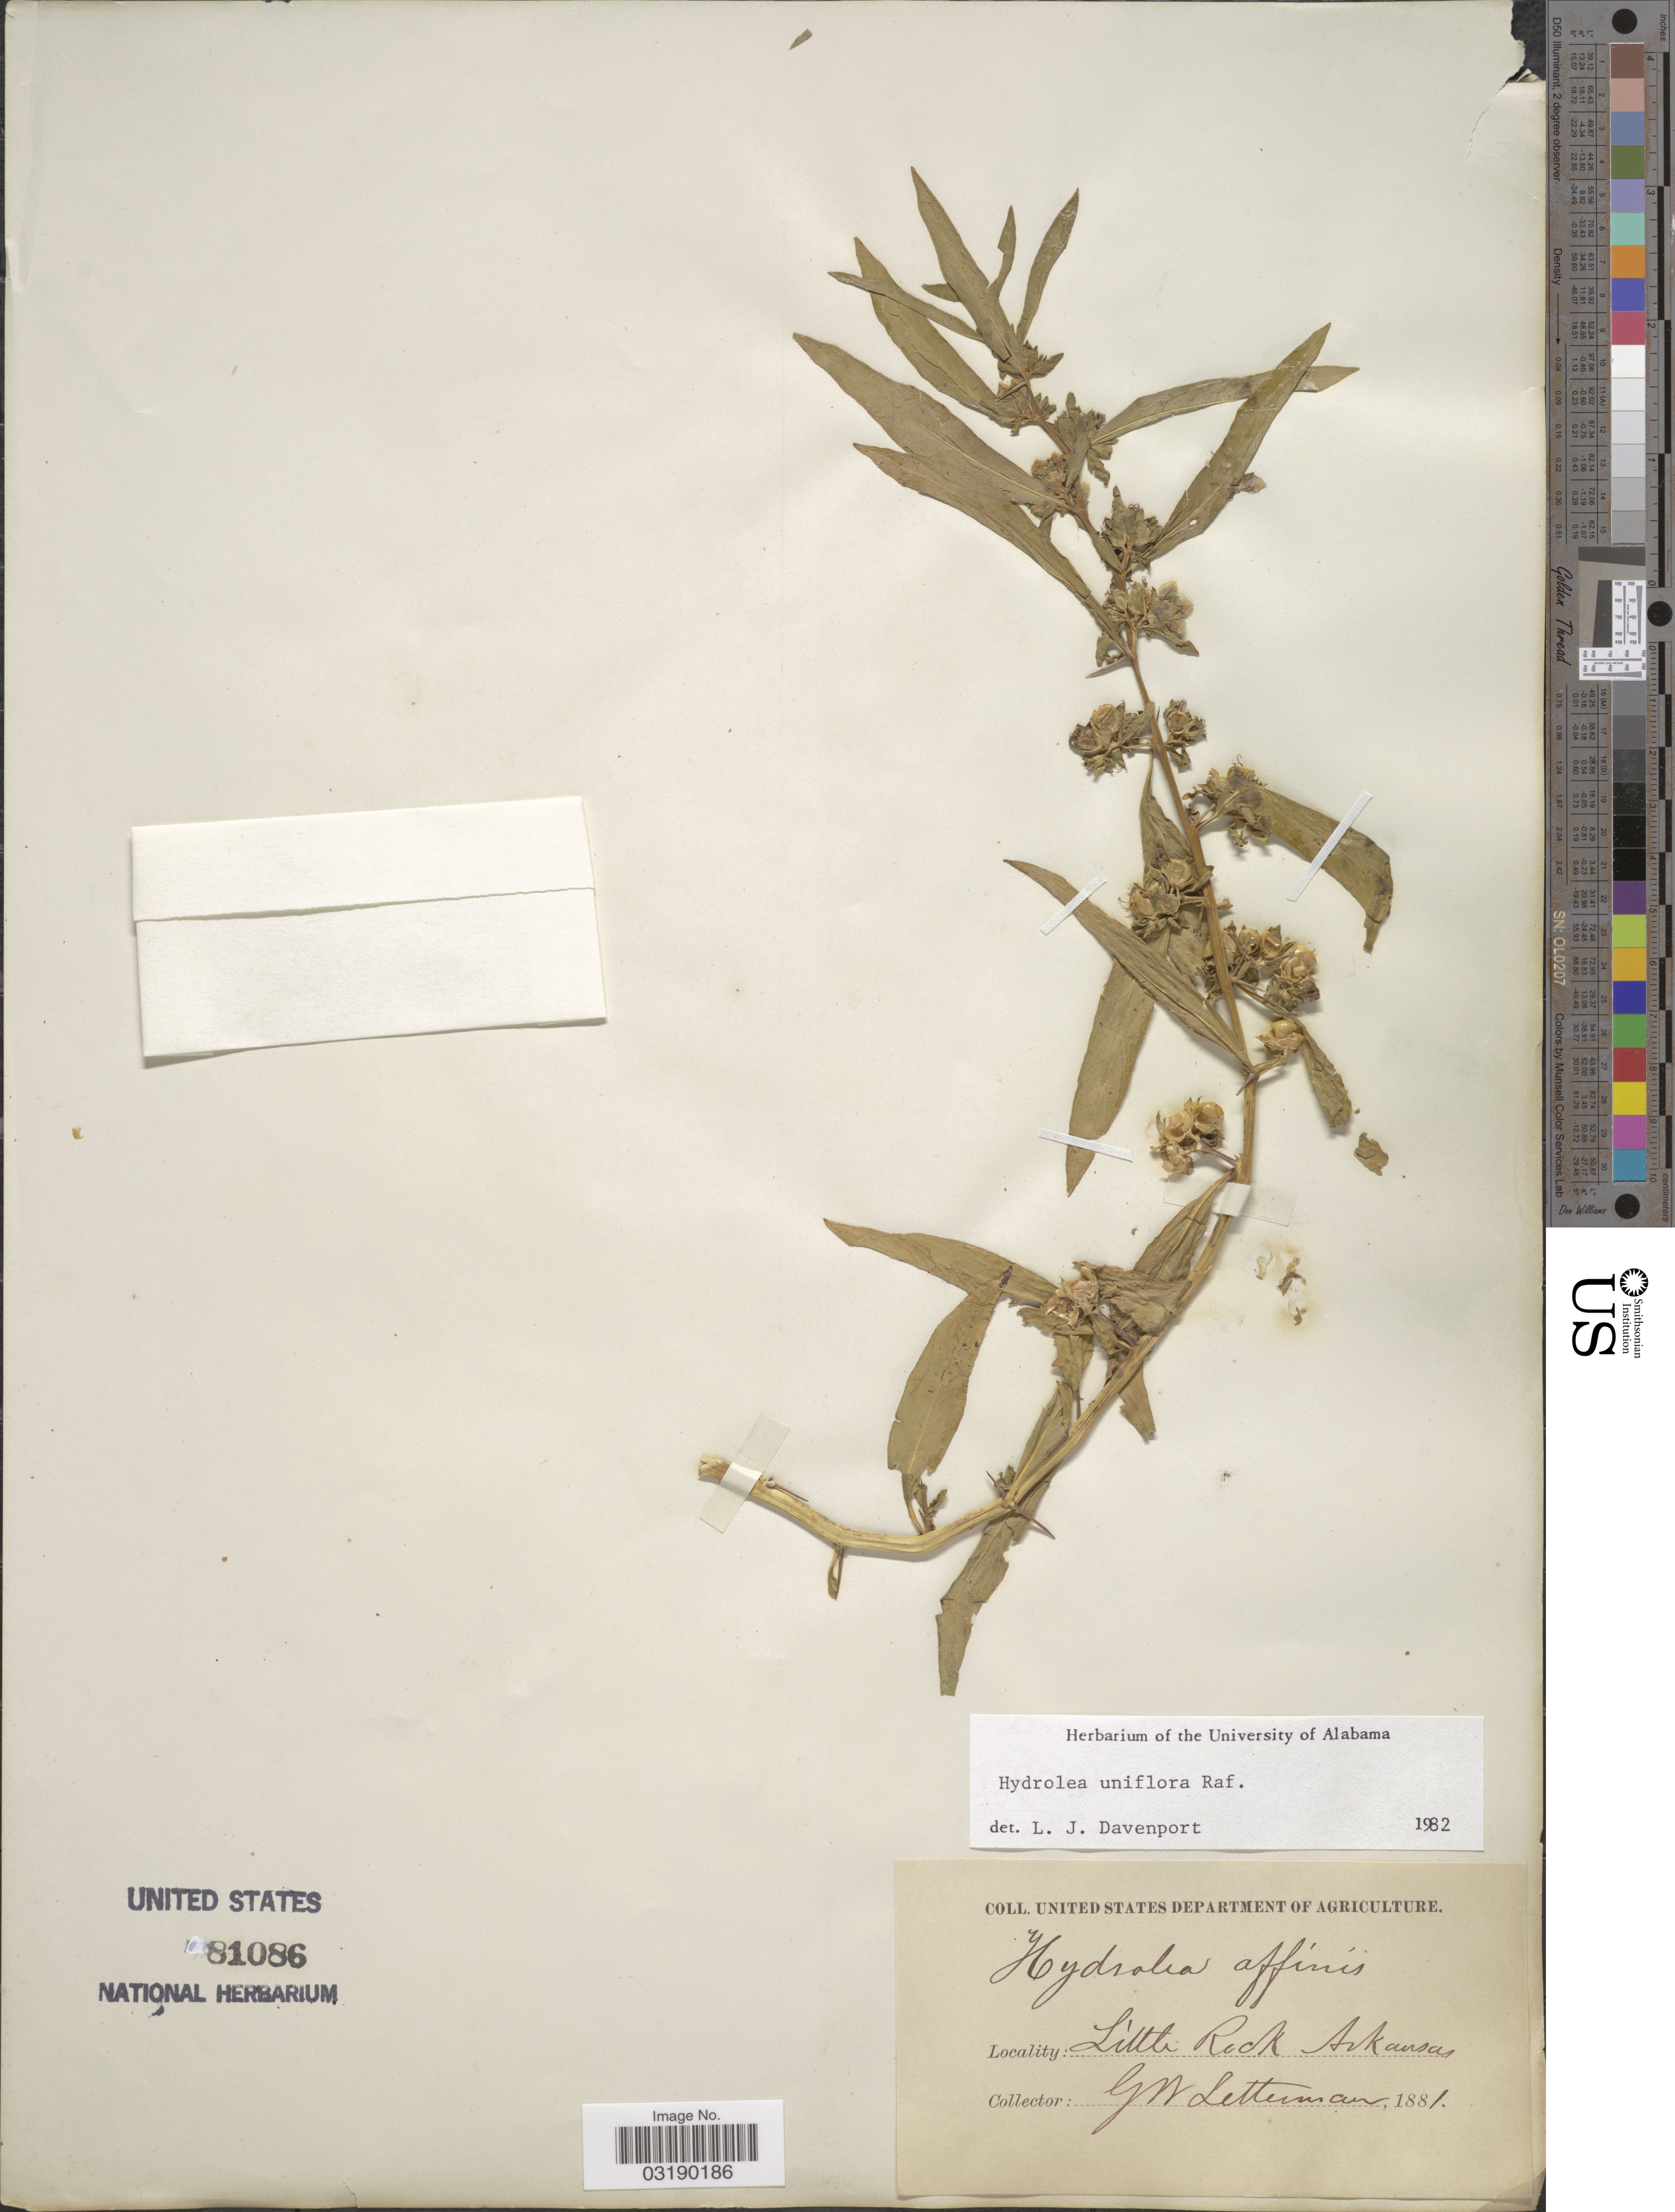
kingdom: Plantae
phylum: Tracheophyta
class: Magnoliopsida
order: Solanales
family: Hydroleaceae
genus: Hydrolea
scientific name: Hydrolea uniflora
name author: Raf.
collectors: G. W. Letterman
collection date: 1881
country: United States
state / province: Arkansas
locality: Little Rock Arkansas.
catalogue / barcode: US 81086